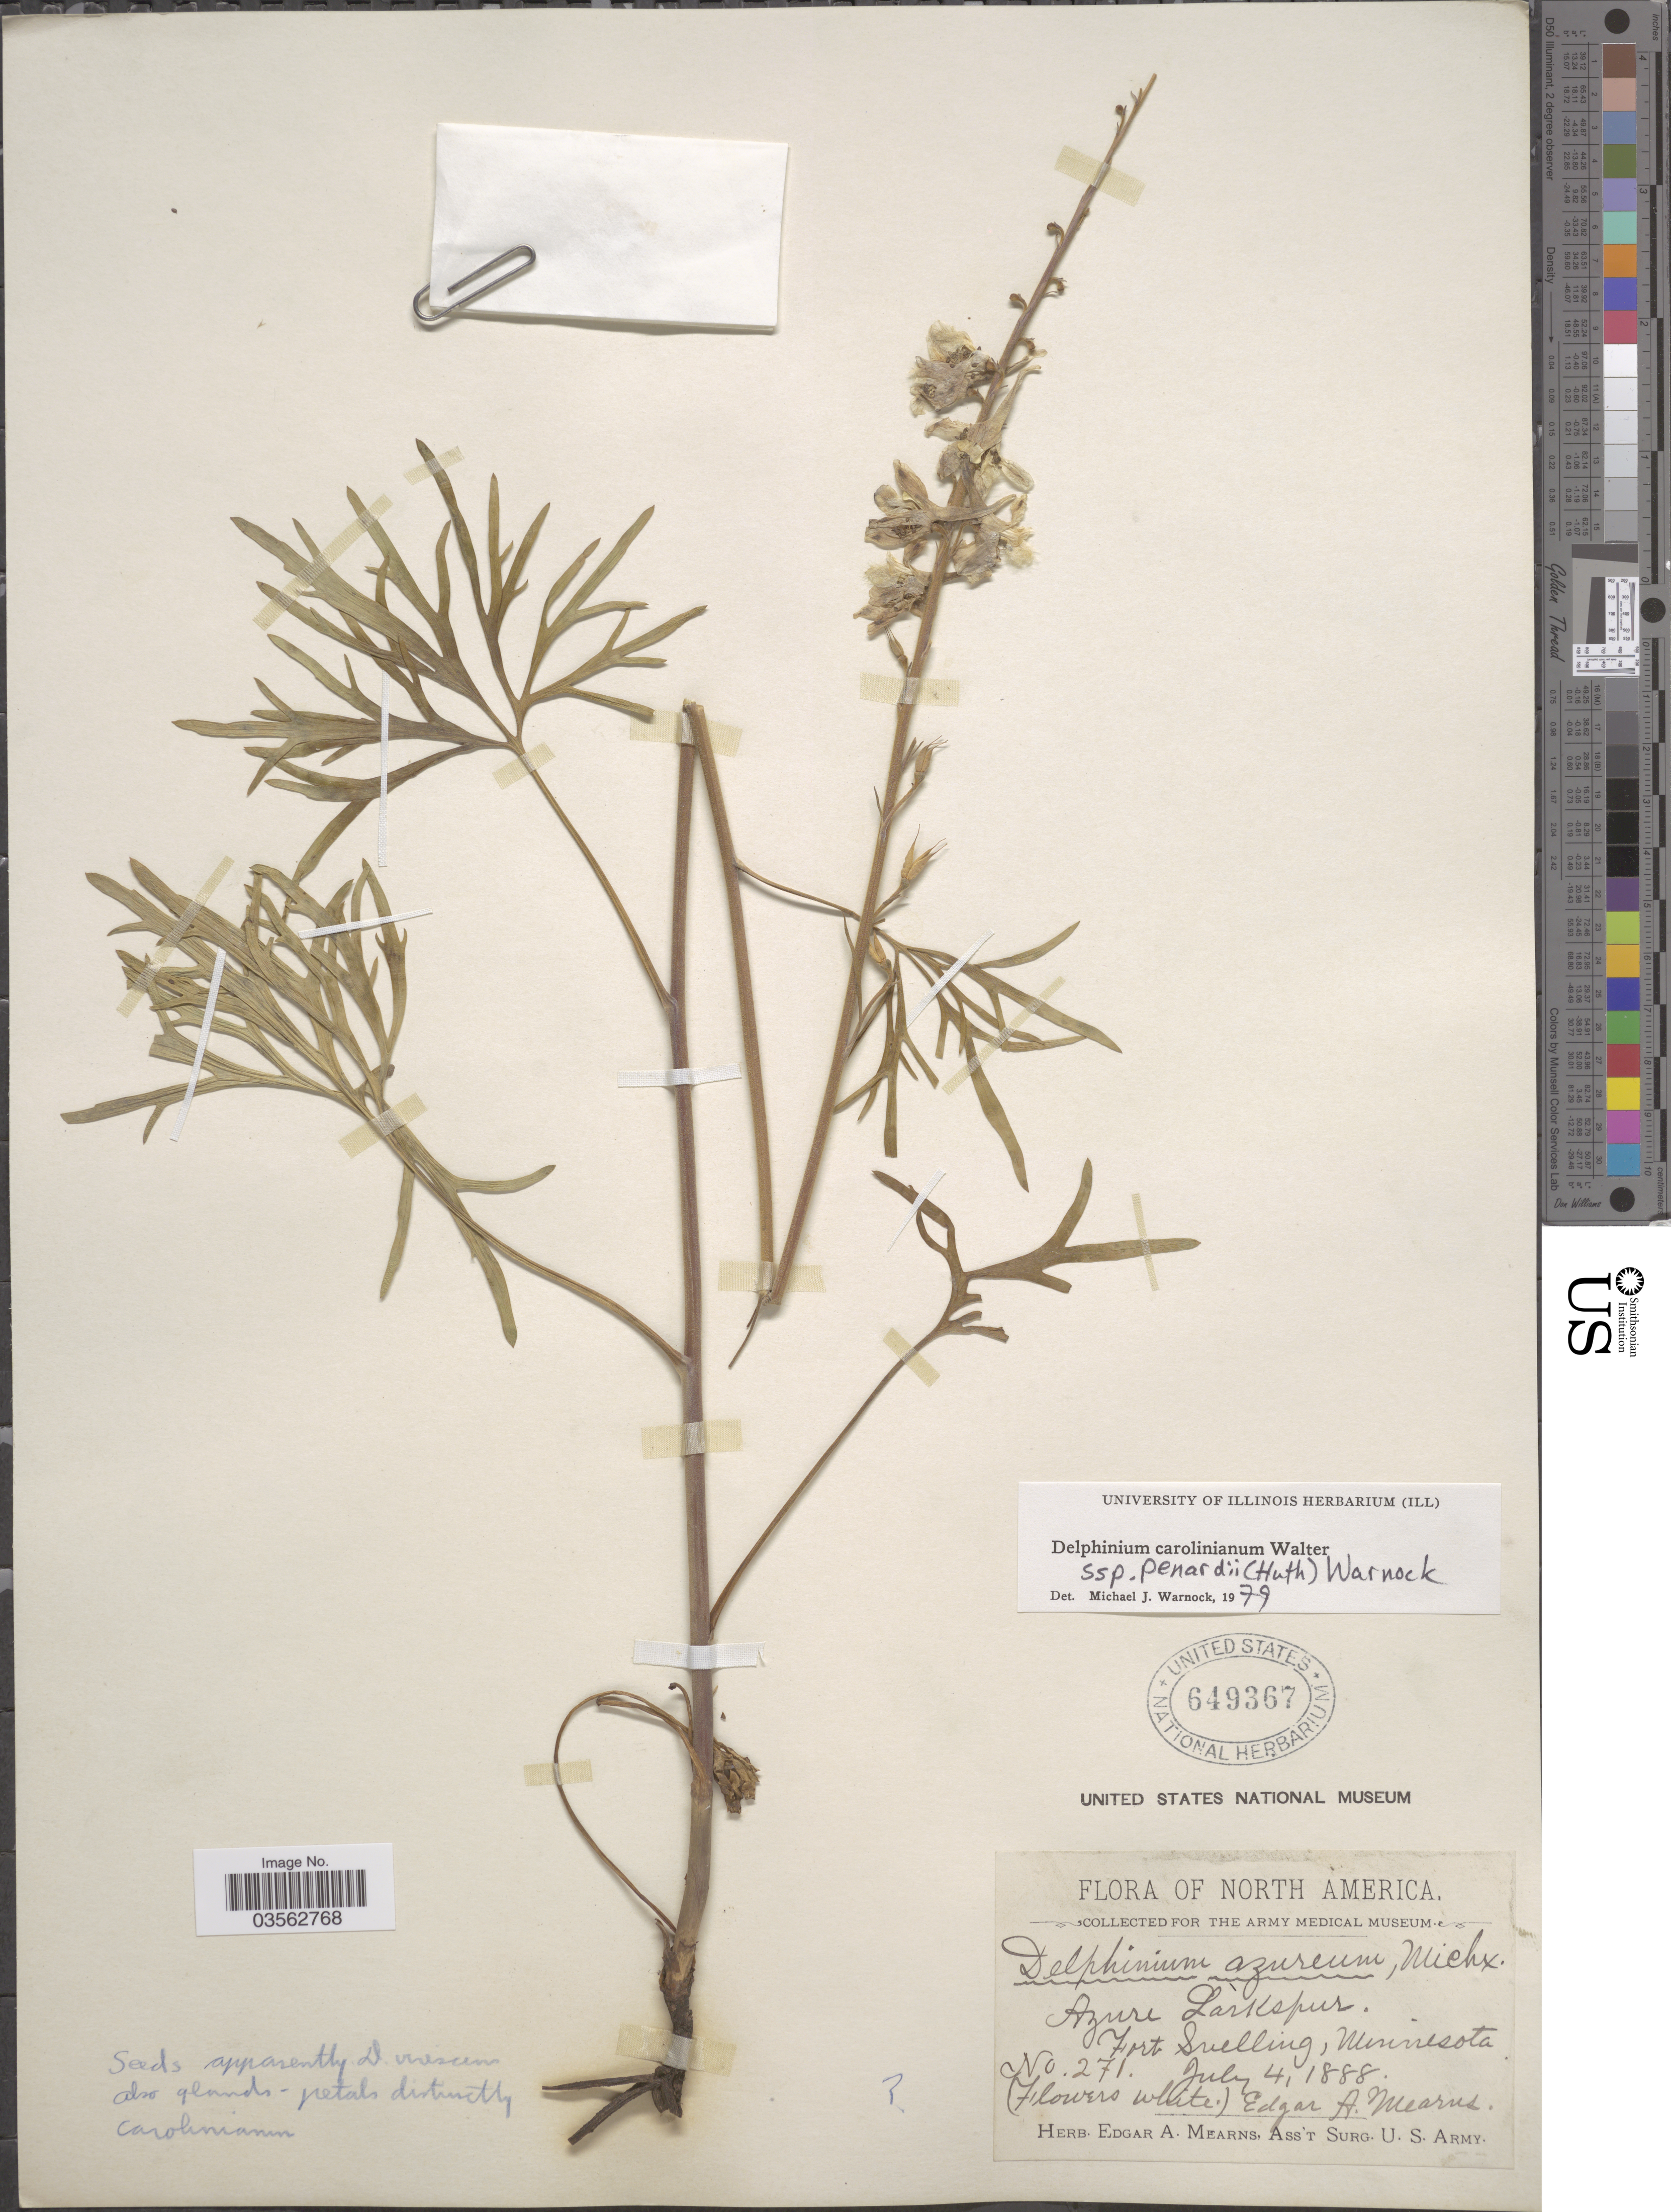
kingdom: Plantae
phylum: Tracheophyta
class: Magnoliopsida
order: Ranunculales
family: Ranunculaceae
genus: Delphinium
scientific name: Delphinium carolinianum subsp. penardii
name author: (Huth) M.J. Warnock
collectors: E. A. Mearns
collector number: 271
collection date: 1888-07-04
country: United States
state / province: Minnesota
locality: Azure Larkspur. Fort Snelling.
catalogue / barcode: US 649367